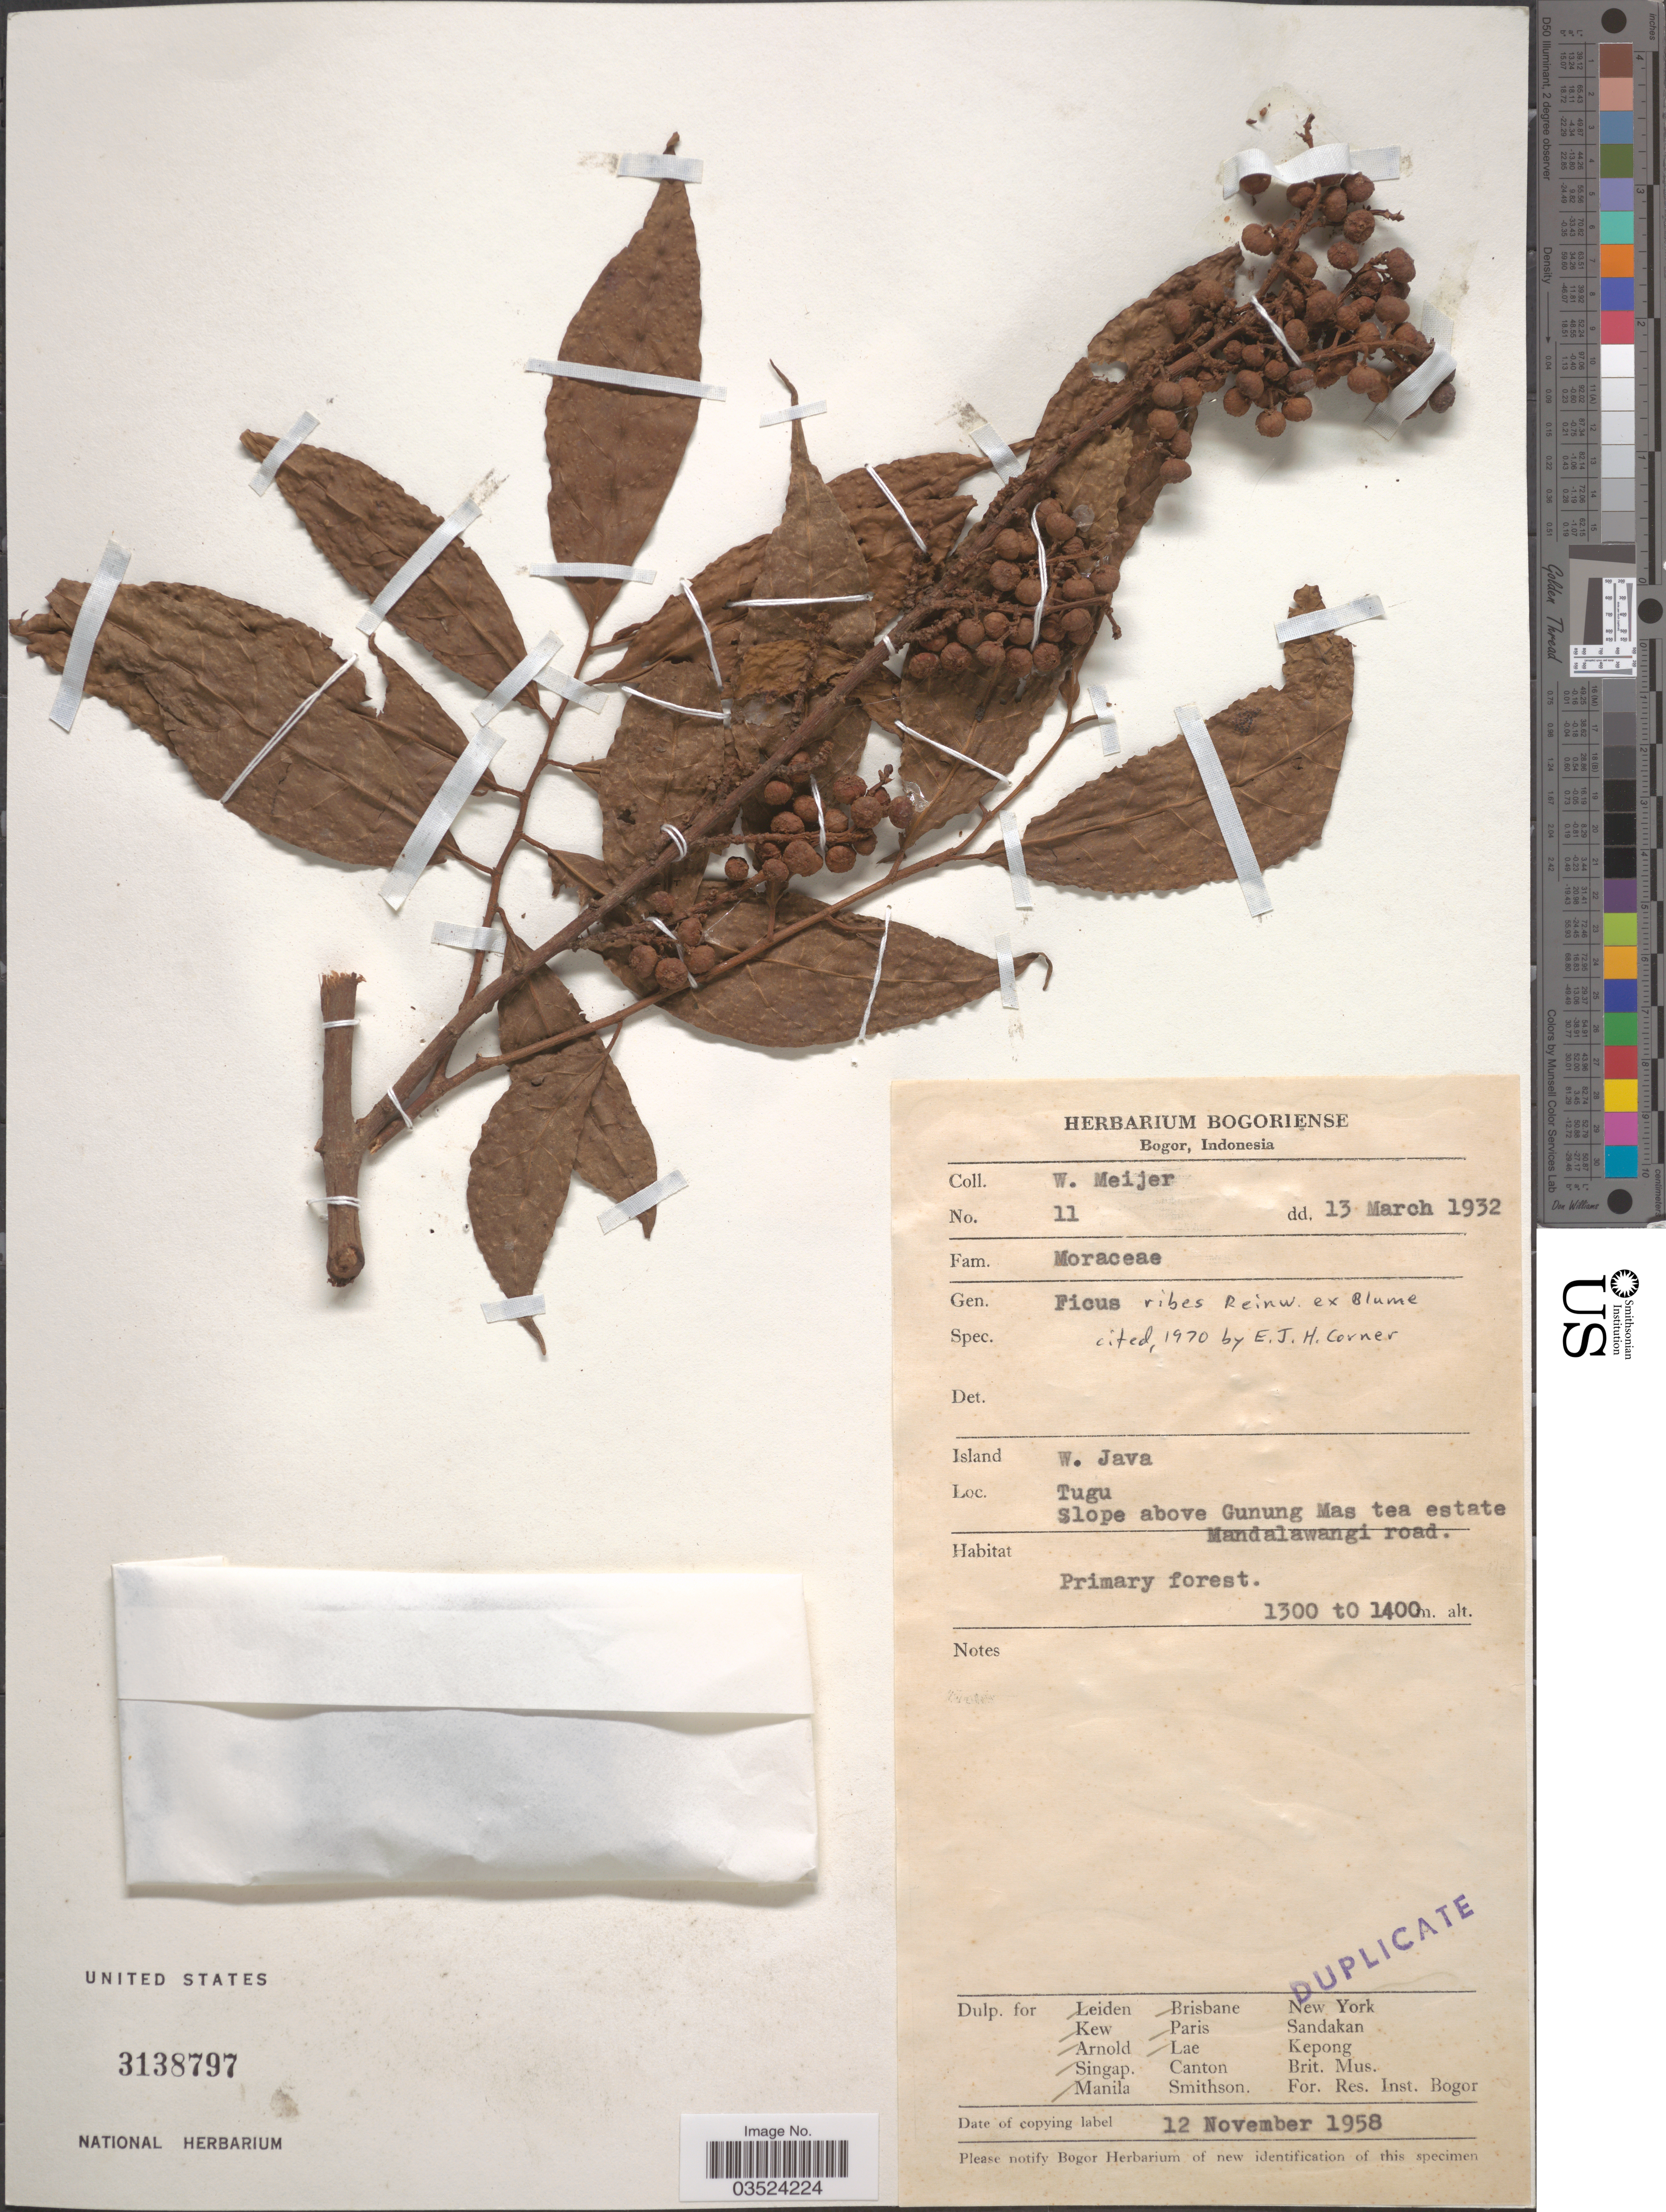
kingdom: Plantae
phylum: Tracheophyta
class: Magnoliopsida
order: Rosales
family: Moraceae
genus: Ficus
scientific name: Ficus ribes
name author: Reinw. ex Blume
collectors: W. Meijer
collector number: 11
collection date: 1932-03-13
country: Indonesia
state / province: Java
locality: Island W. Java. Tugu. Slope above Gunung Mas tea estate Mandalawangi road.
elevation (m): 1300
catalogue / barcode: US 3138797